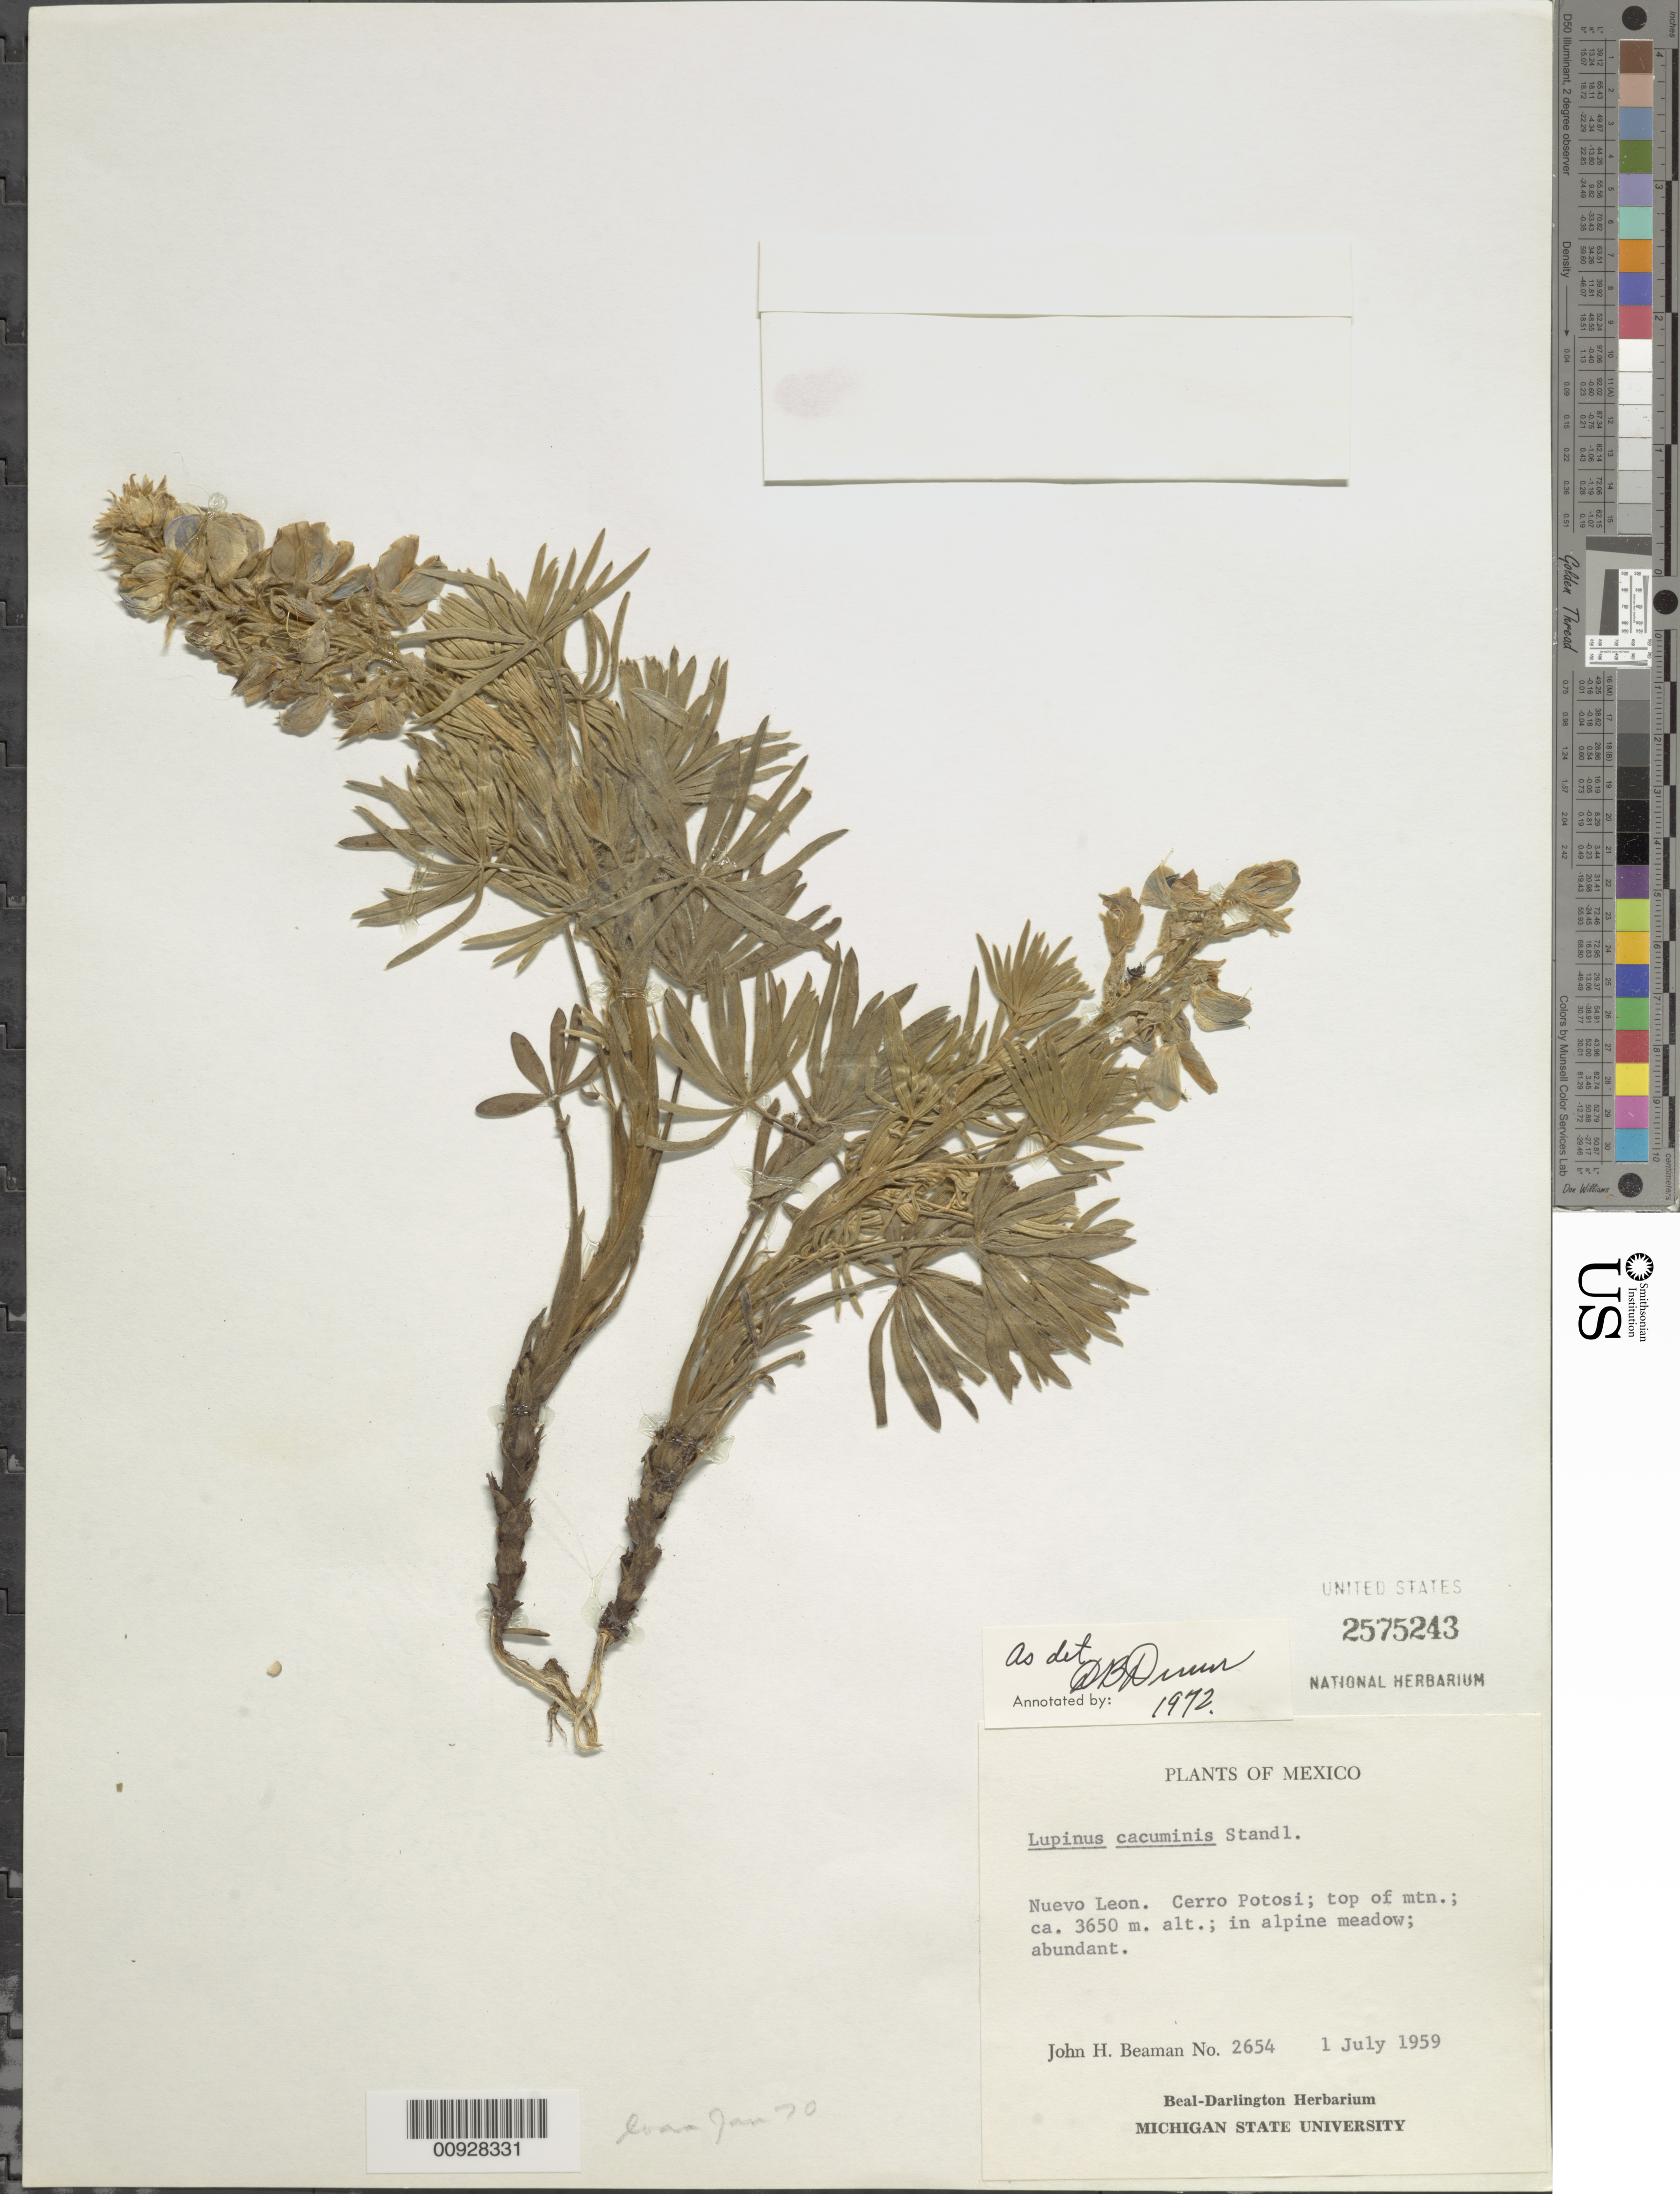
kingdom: Plantae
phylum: Tracheophyta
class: Magnoliopsida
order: Fabales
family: Fabaceae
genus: Lupinus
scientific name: Lupinus cacuminis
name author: Standl.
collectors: J. H. Beaman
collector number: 2654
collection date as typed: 01 Jul 1959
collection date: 1959-07-01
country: Mexico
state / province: Nuevo León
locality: Nuevo León: Cerro Potosí.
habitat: Top of mountain; in alpine meadow.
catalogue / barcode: US 2575243